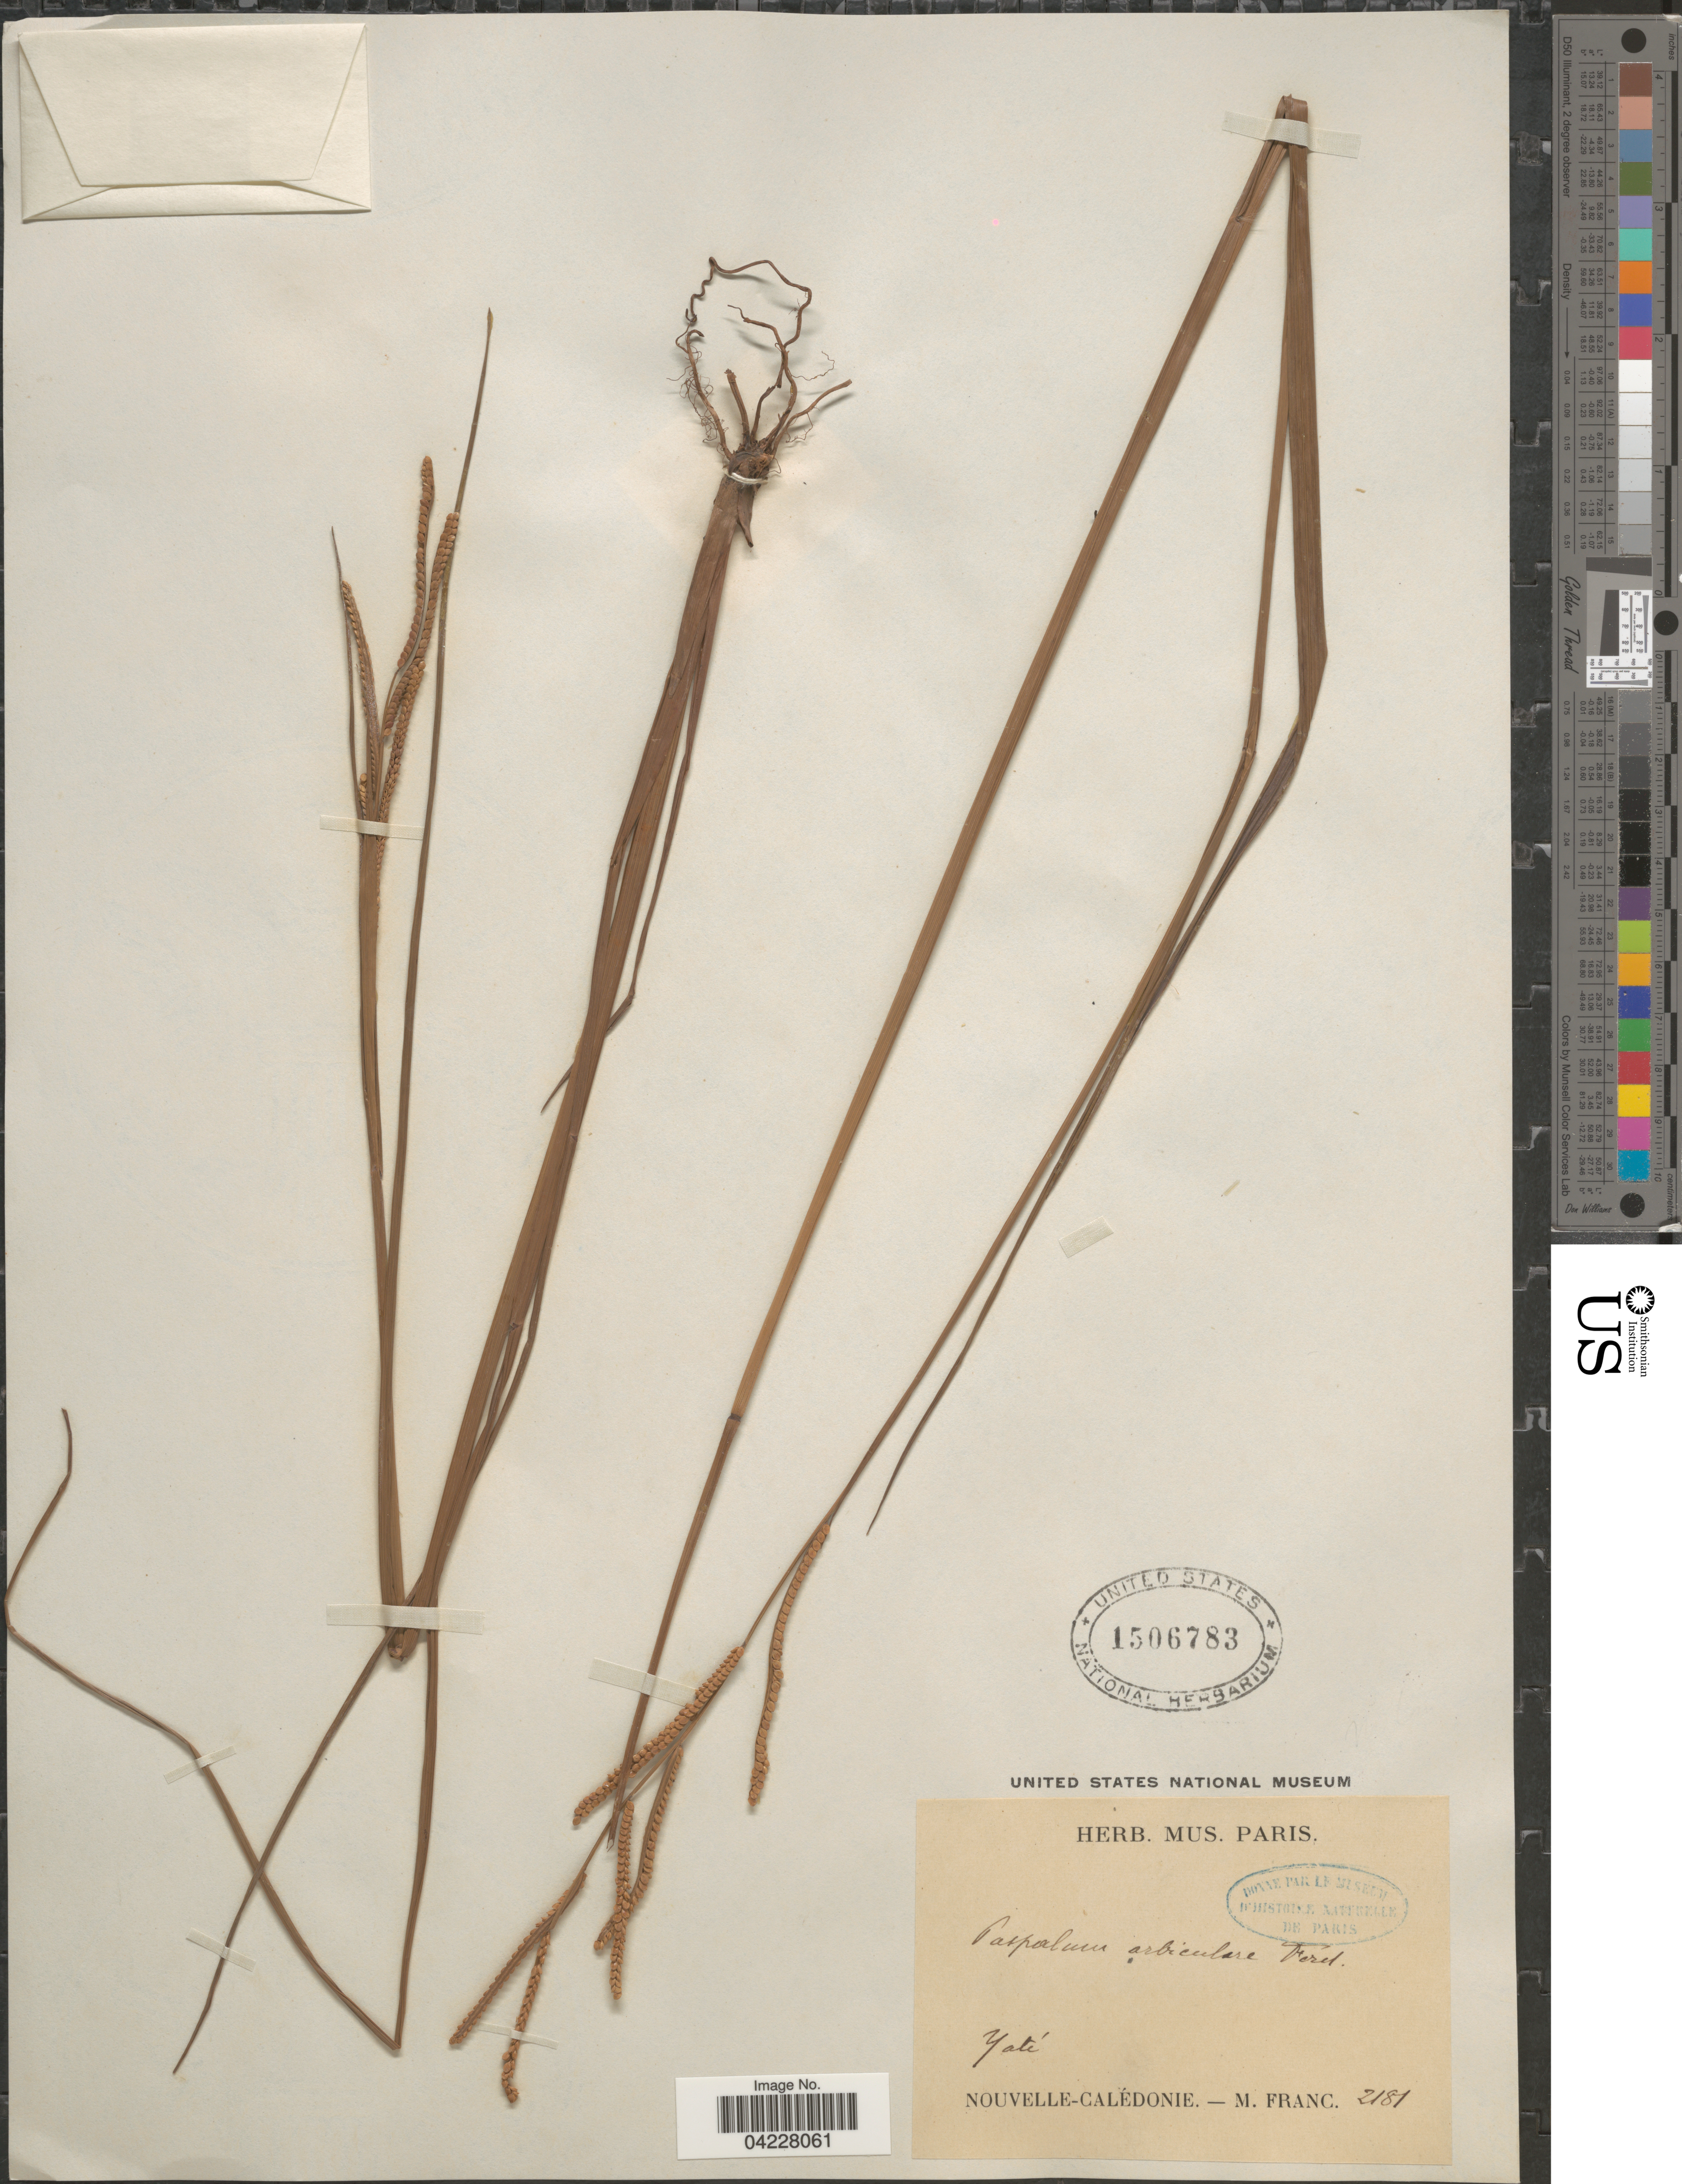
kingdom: Plantae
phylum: Tracheophyta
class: Liliopsida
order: Poales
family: Poaceae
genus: Paspalum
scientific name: Paspalum orbiculare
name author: G. Forst.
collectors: M. Franc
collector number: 2181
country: New Caledonia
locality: Yaté. Nouvelle-Calédonie.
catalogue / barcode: US 1506783